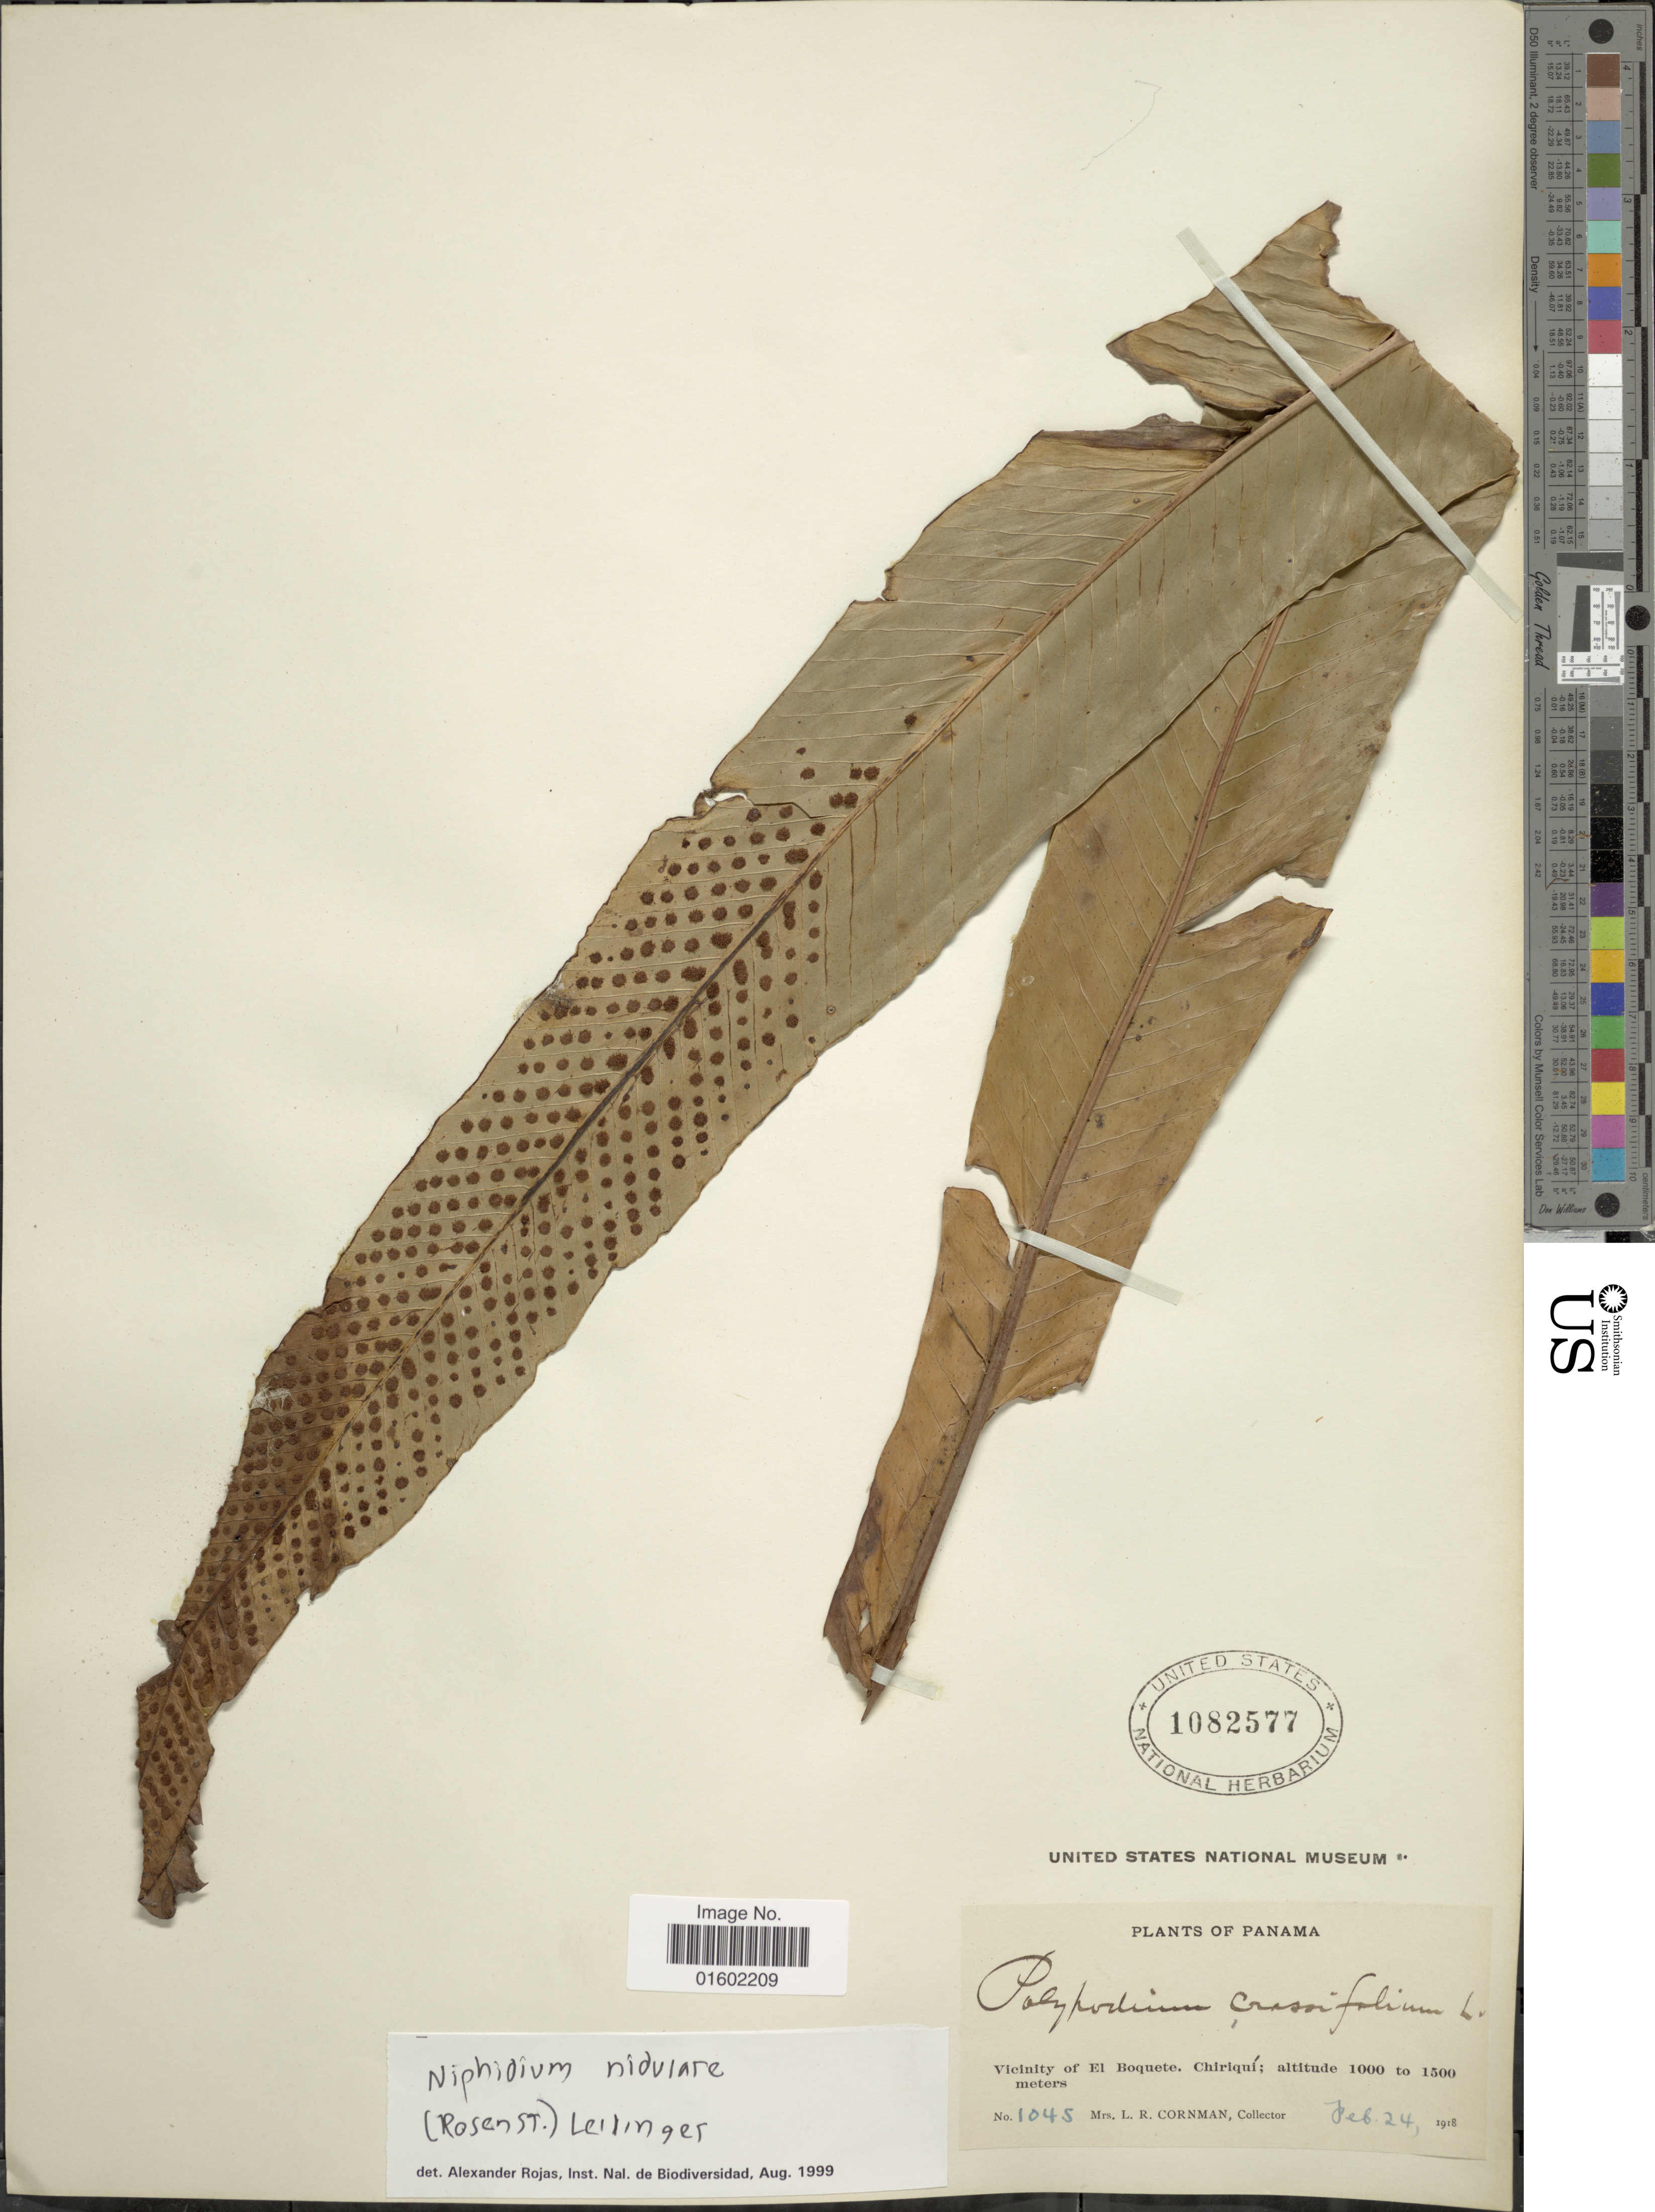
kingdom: Plantae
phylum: Tracheophyta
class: Polypodiopsida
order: Polypodiales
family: Polypodiaceae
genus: Niphidium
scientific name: Niphidium crassifolium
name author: (L.) Lellinger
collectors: L. Cornman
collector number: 1045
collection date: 1918-02-24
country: Panama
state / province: Chiriqui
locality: Vicinity of El Boquete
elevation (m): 1000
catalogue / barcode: US 1082577